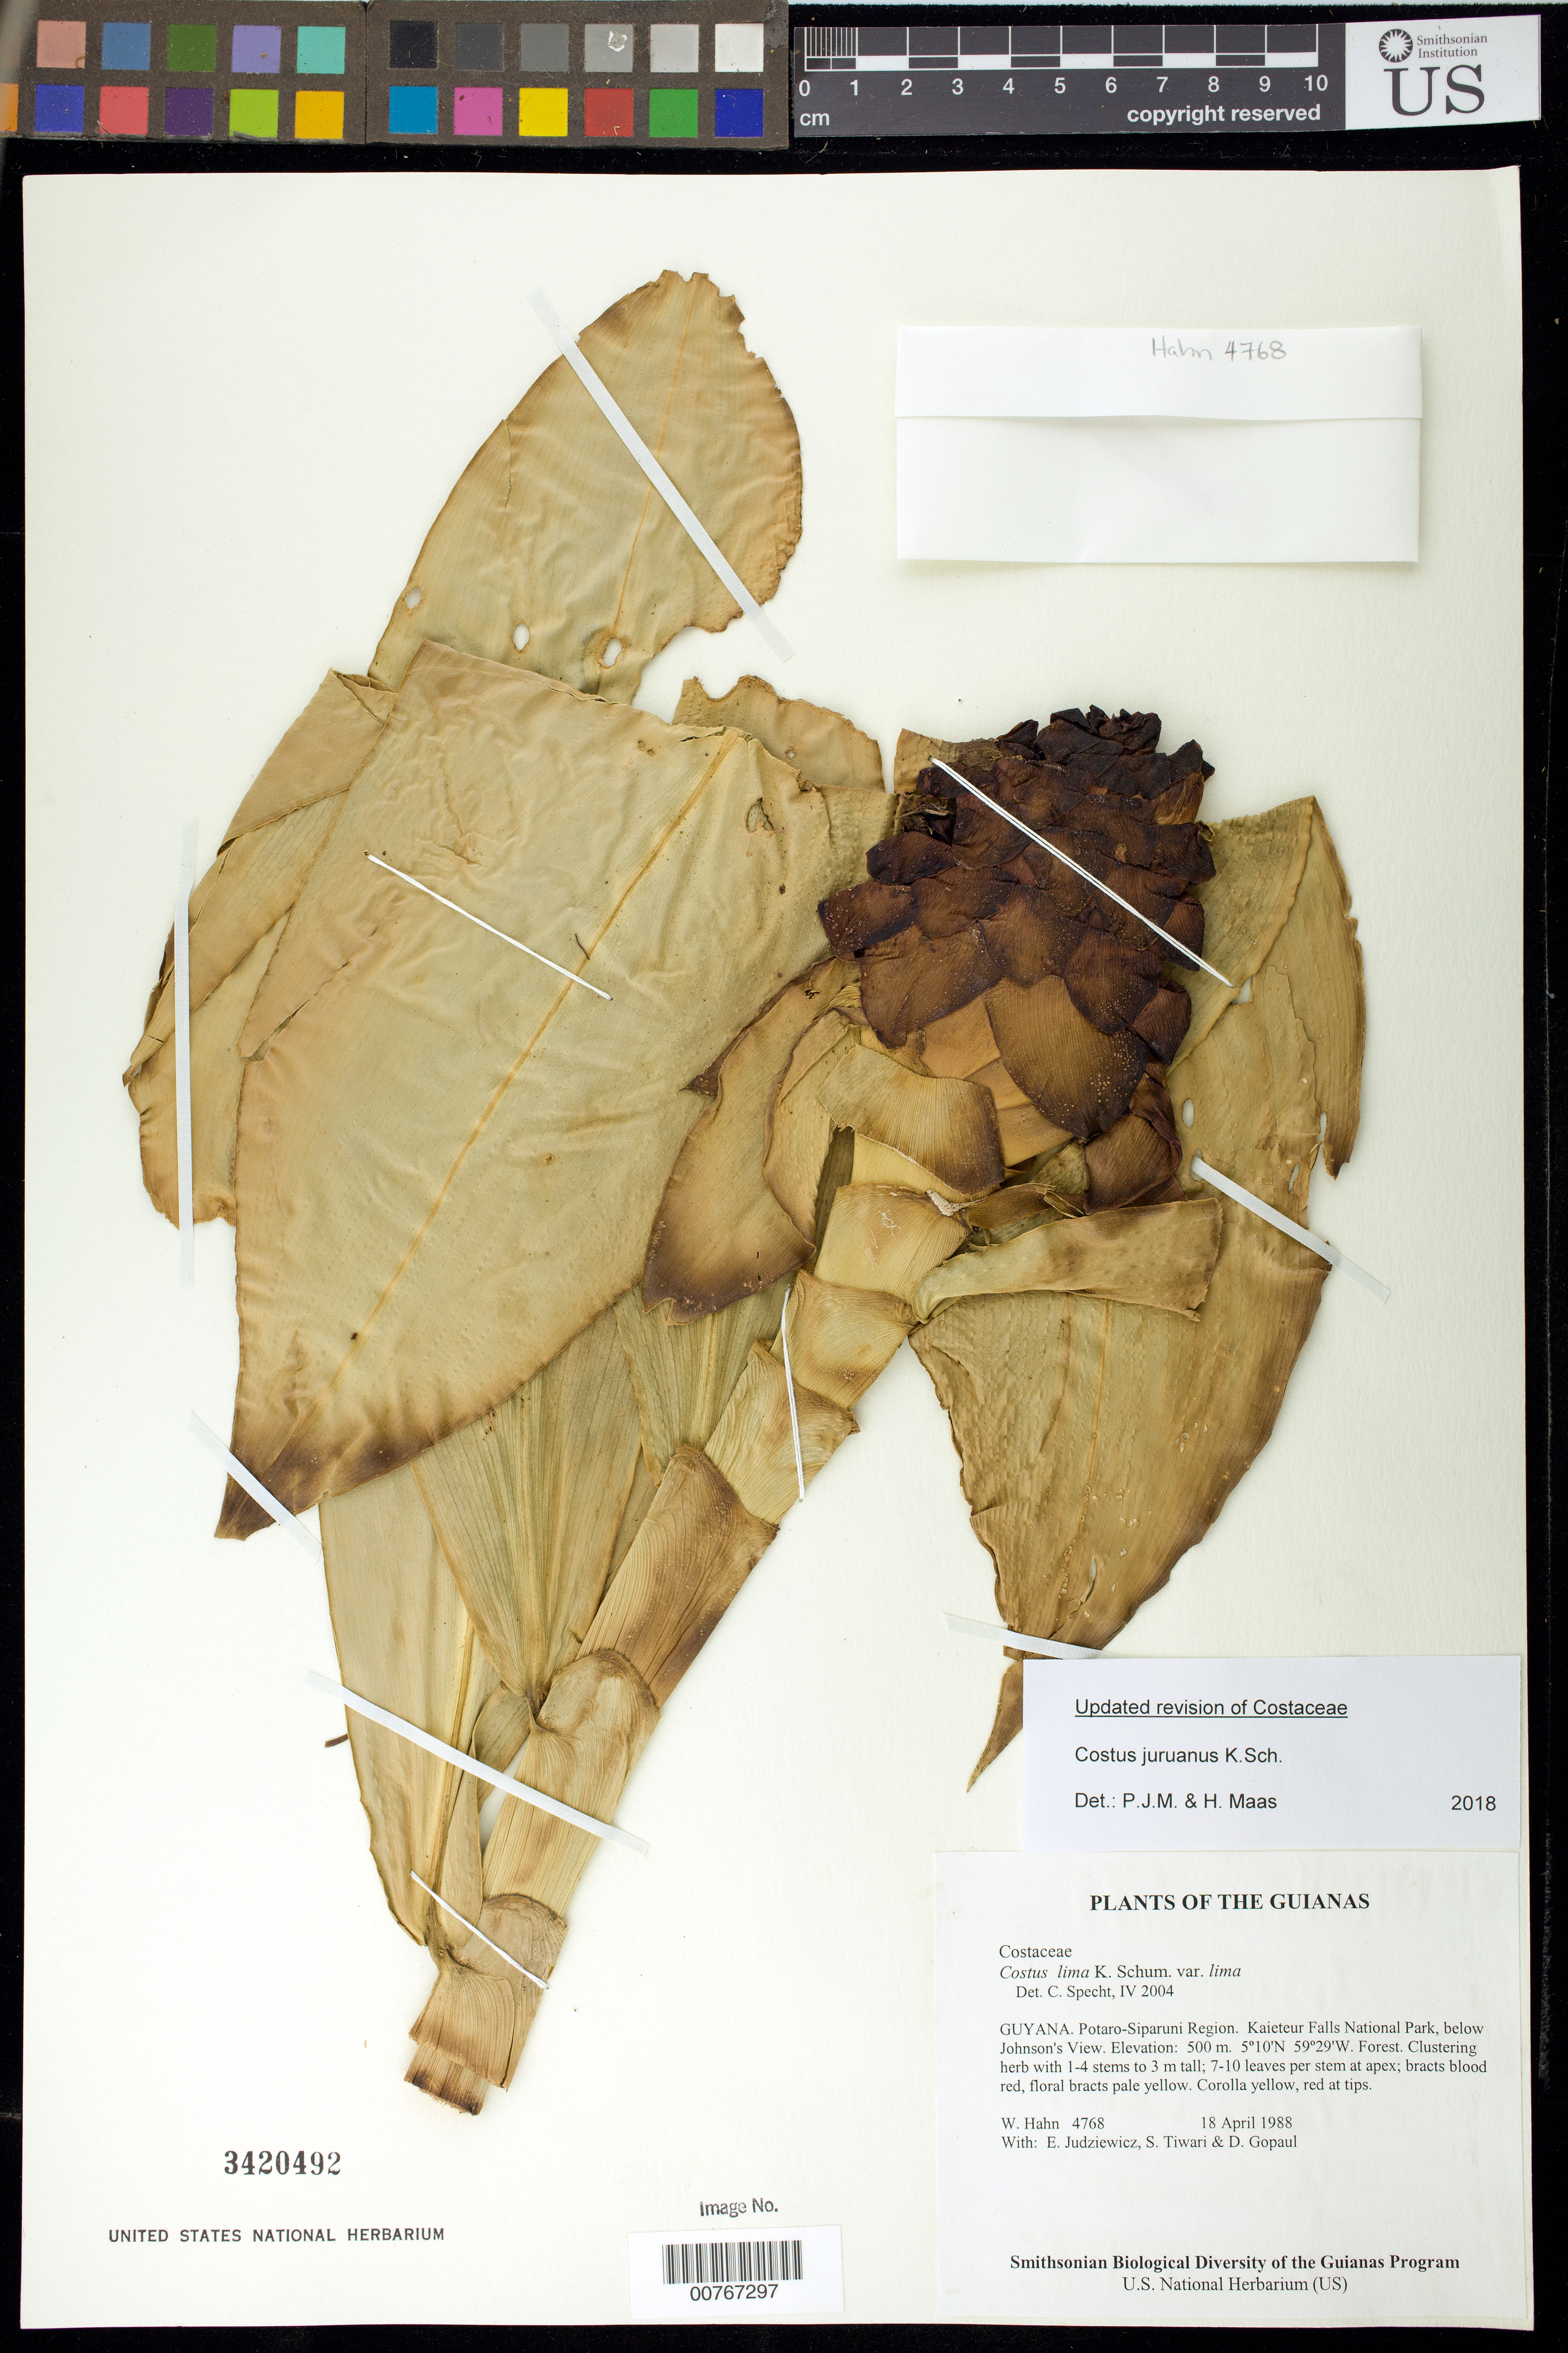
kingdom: Plantae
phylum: Tracheophyta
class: Liliopsida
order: Zingiberales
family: Costaceae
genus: Costus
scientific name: Costus juruanus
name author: K. Schum.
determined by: Maas, Paul J.; Maas, H.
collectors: W. Hahn, E. J. Judziewicz, S. Tiwari & D. Gopaul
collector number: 4768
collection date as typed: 18 April 1988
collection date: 1988-04-18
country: Guyana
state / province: Potaro-Siparuni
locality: Kaieteur Falls National Park, below Johnson's View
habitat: Forest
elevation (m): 500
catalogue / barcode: US 3420492